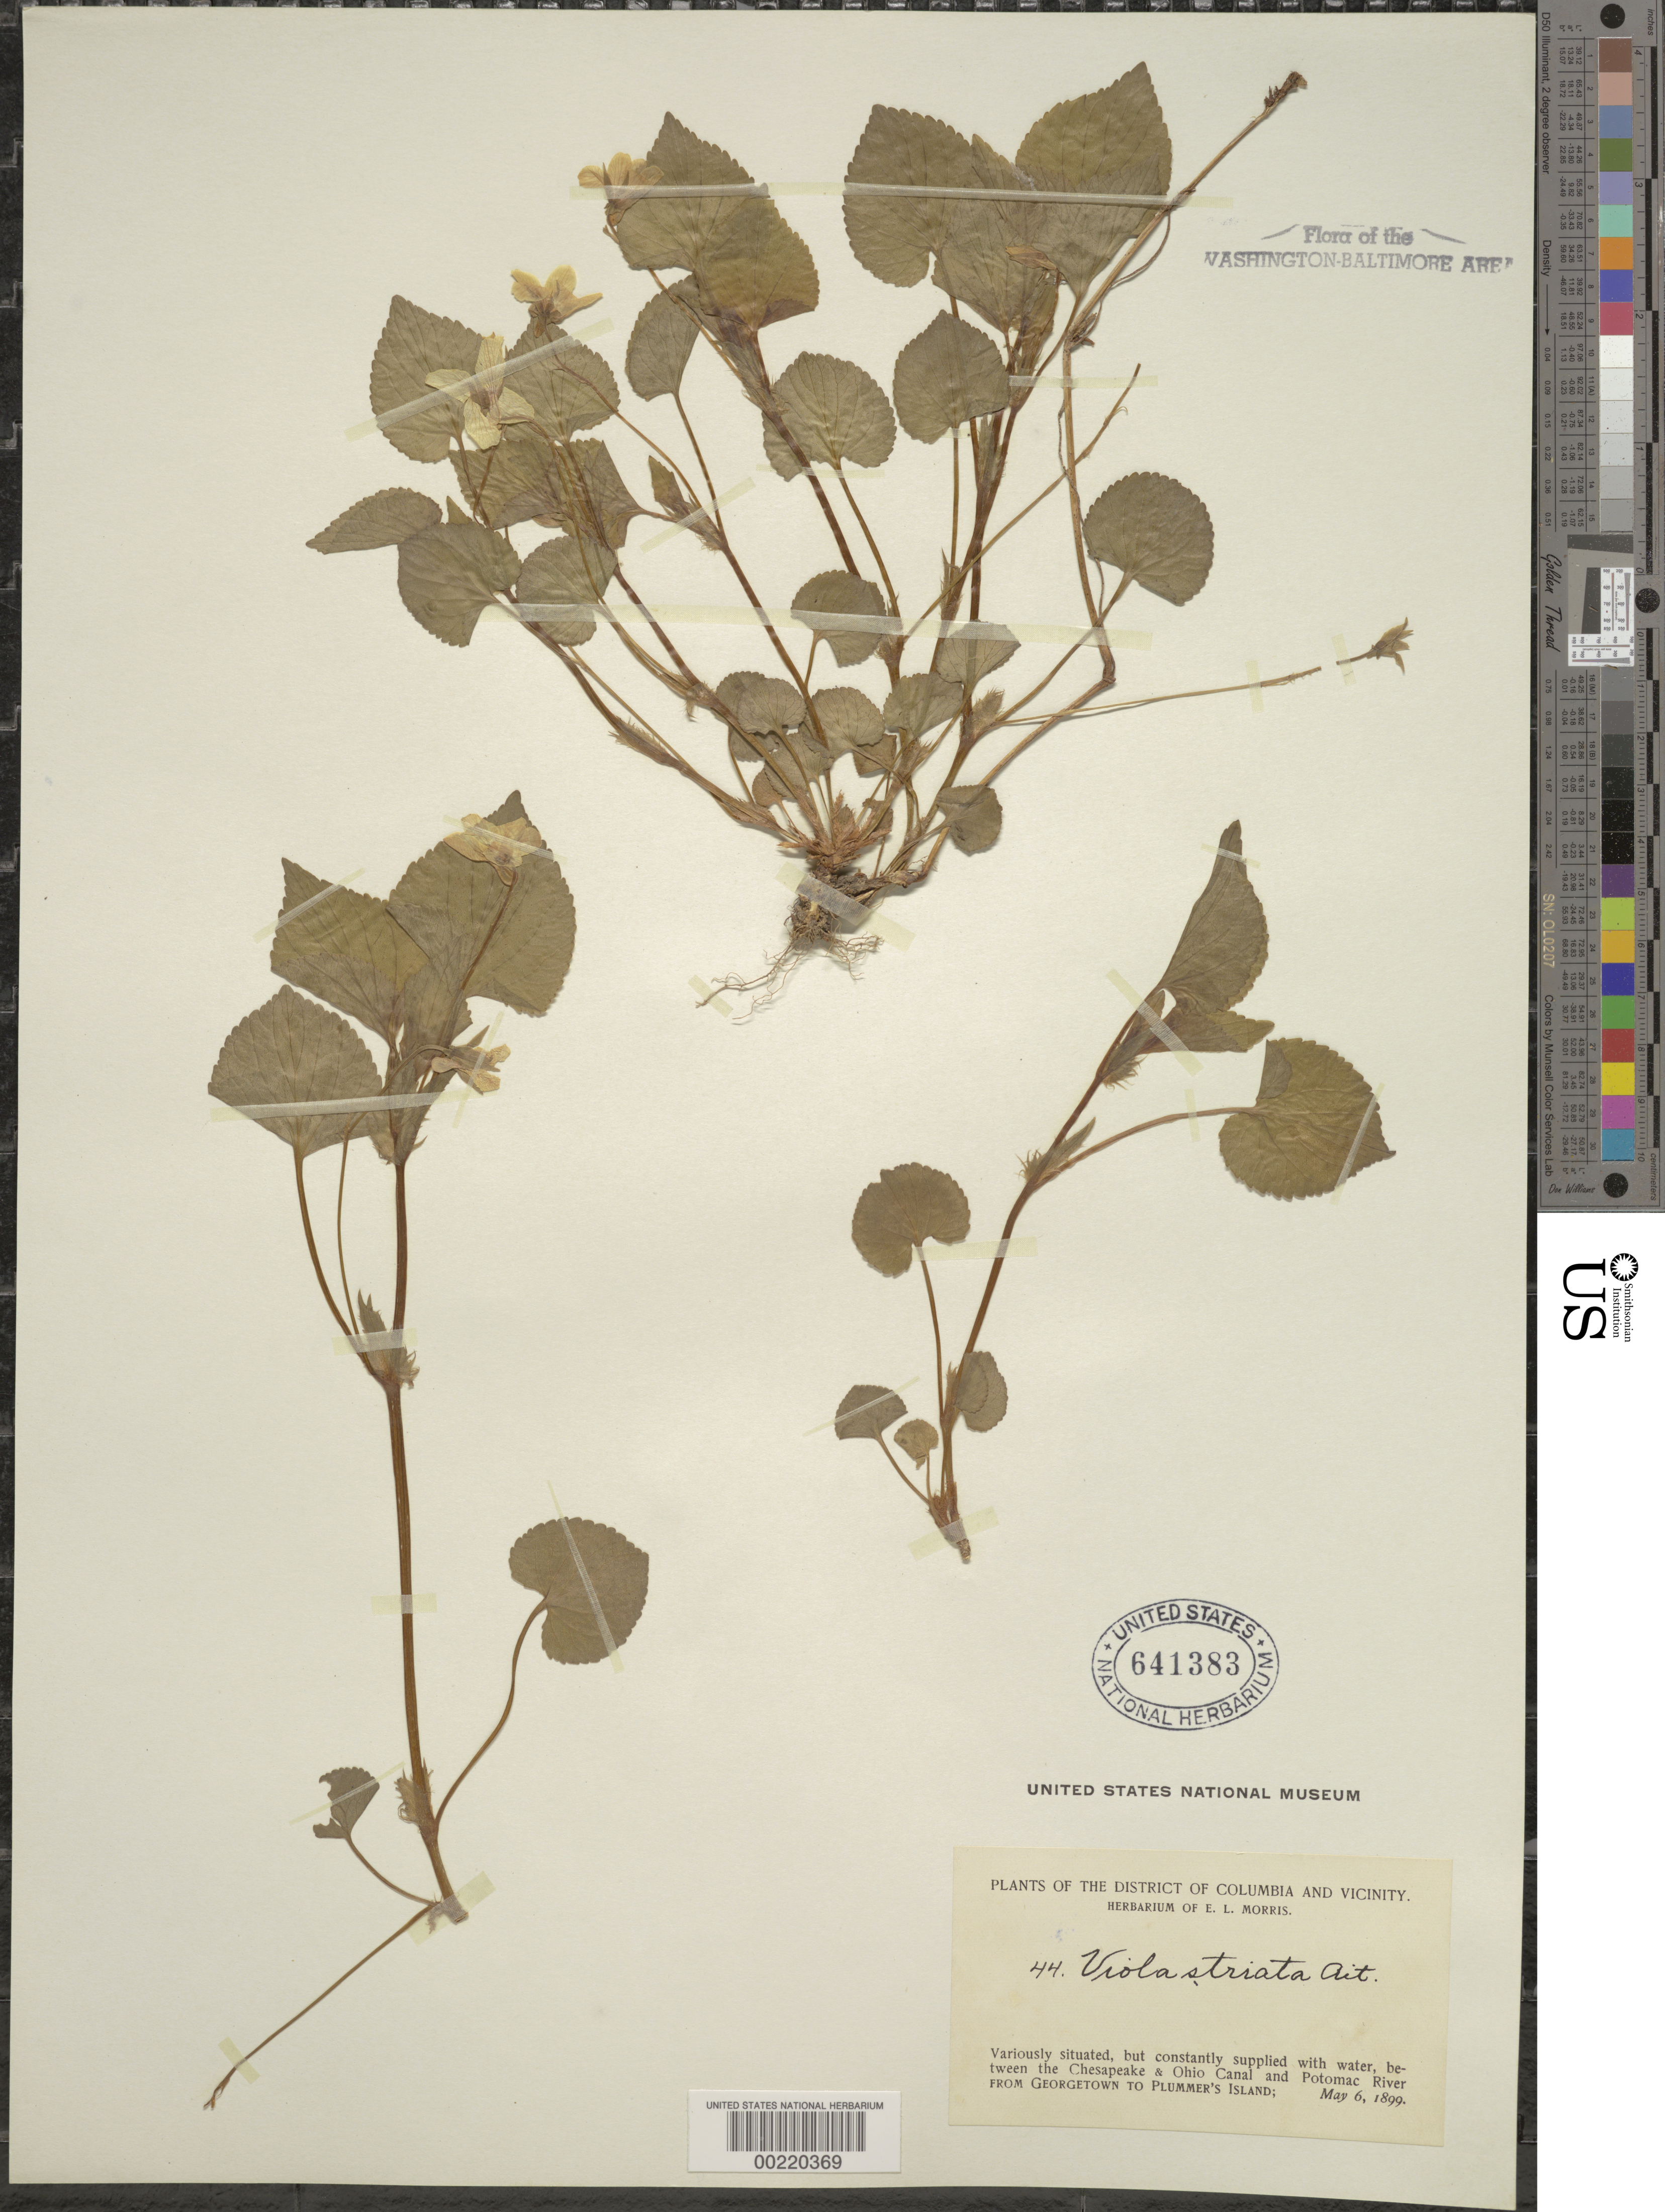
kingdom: Plantae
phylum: Tracheophyta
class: Magnoliopsida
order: Malpighiales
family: Violaceae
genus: Viola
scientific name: Viola striata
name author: Aiton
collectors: E. L. Morris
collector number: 44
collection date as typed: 06 May 1899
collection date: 1899-05-06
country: United States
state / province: Maryland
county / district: Montgomery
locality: From Georgetown to Plummers Island, between Canal and River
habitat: Variously situated, but constantly supplied with water.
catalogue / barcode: US 641383